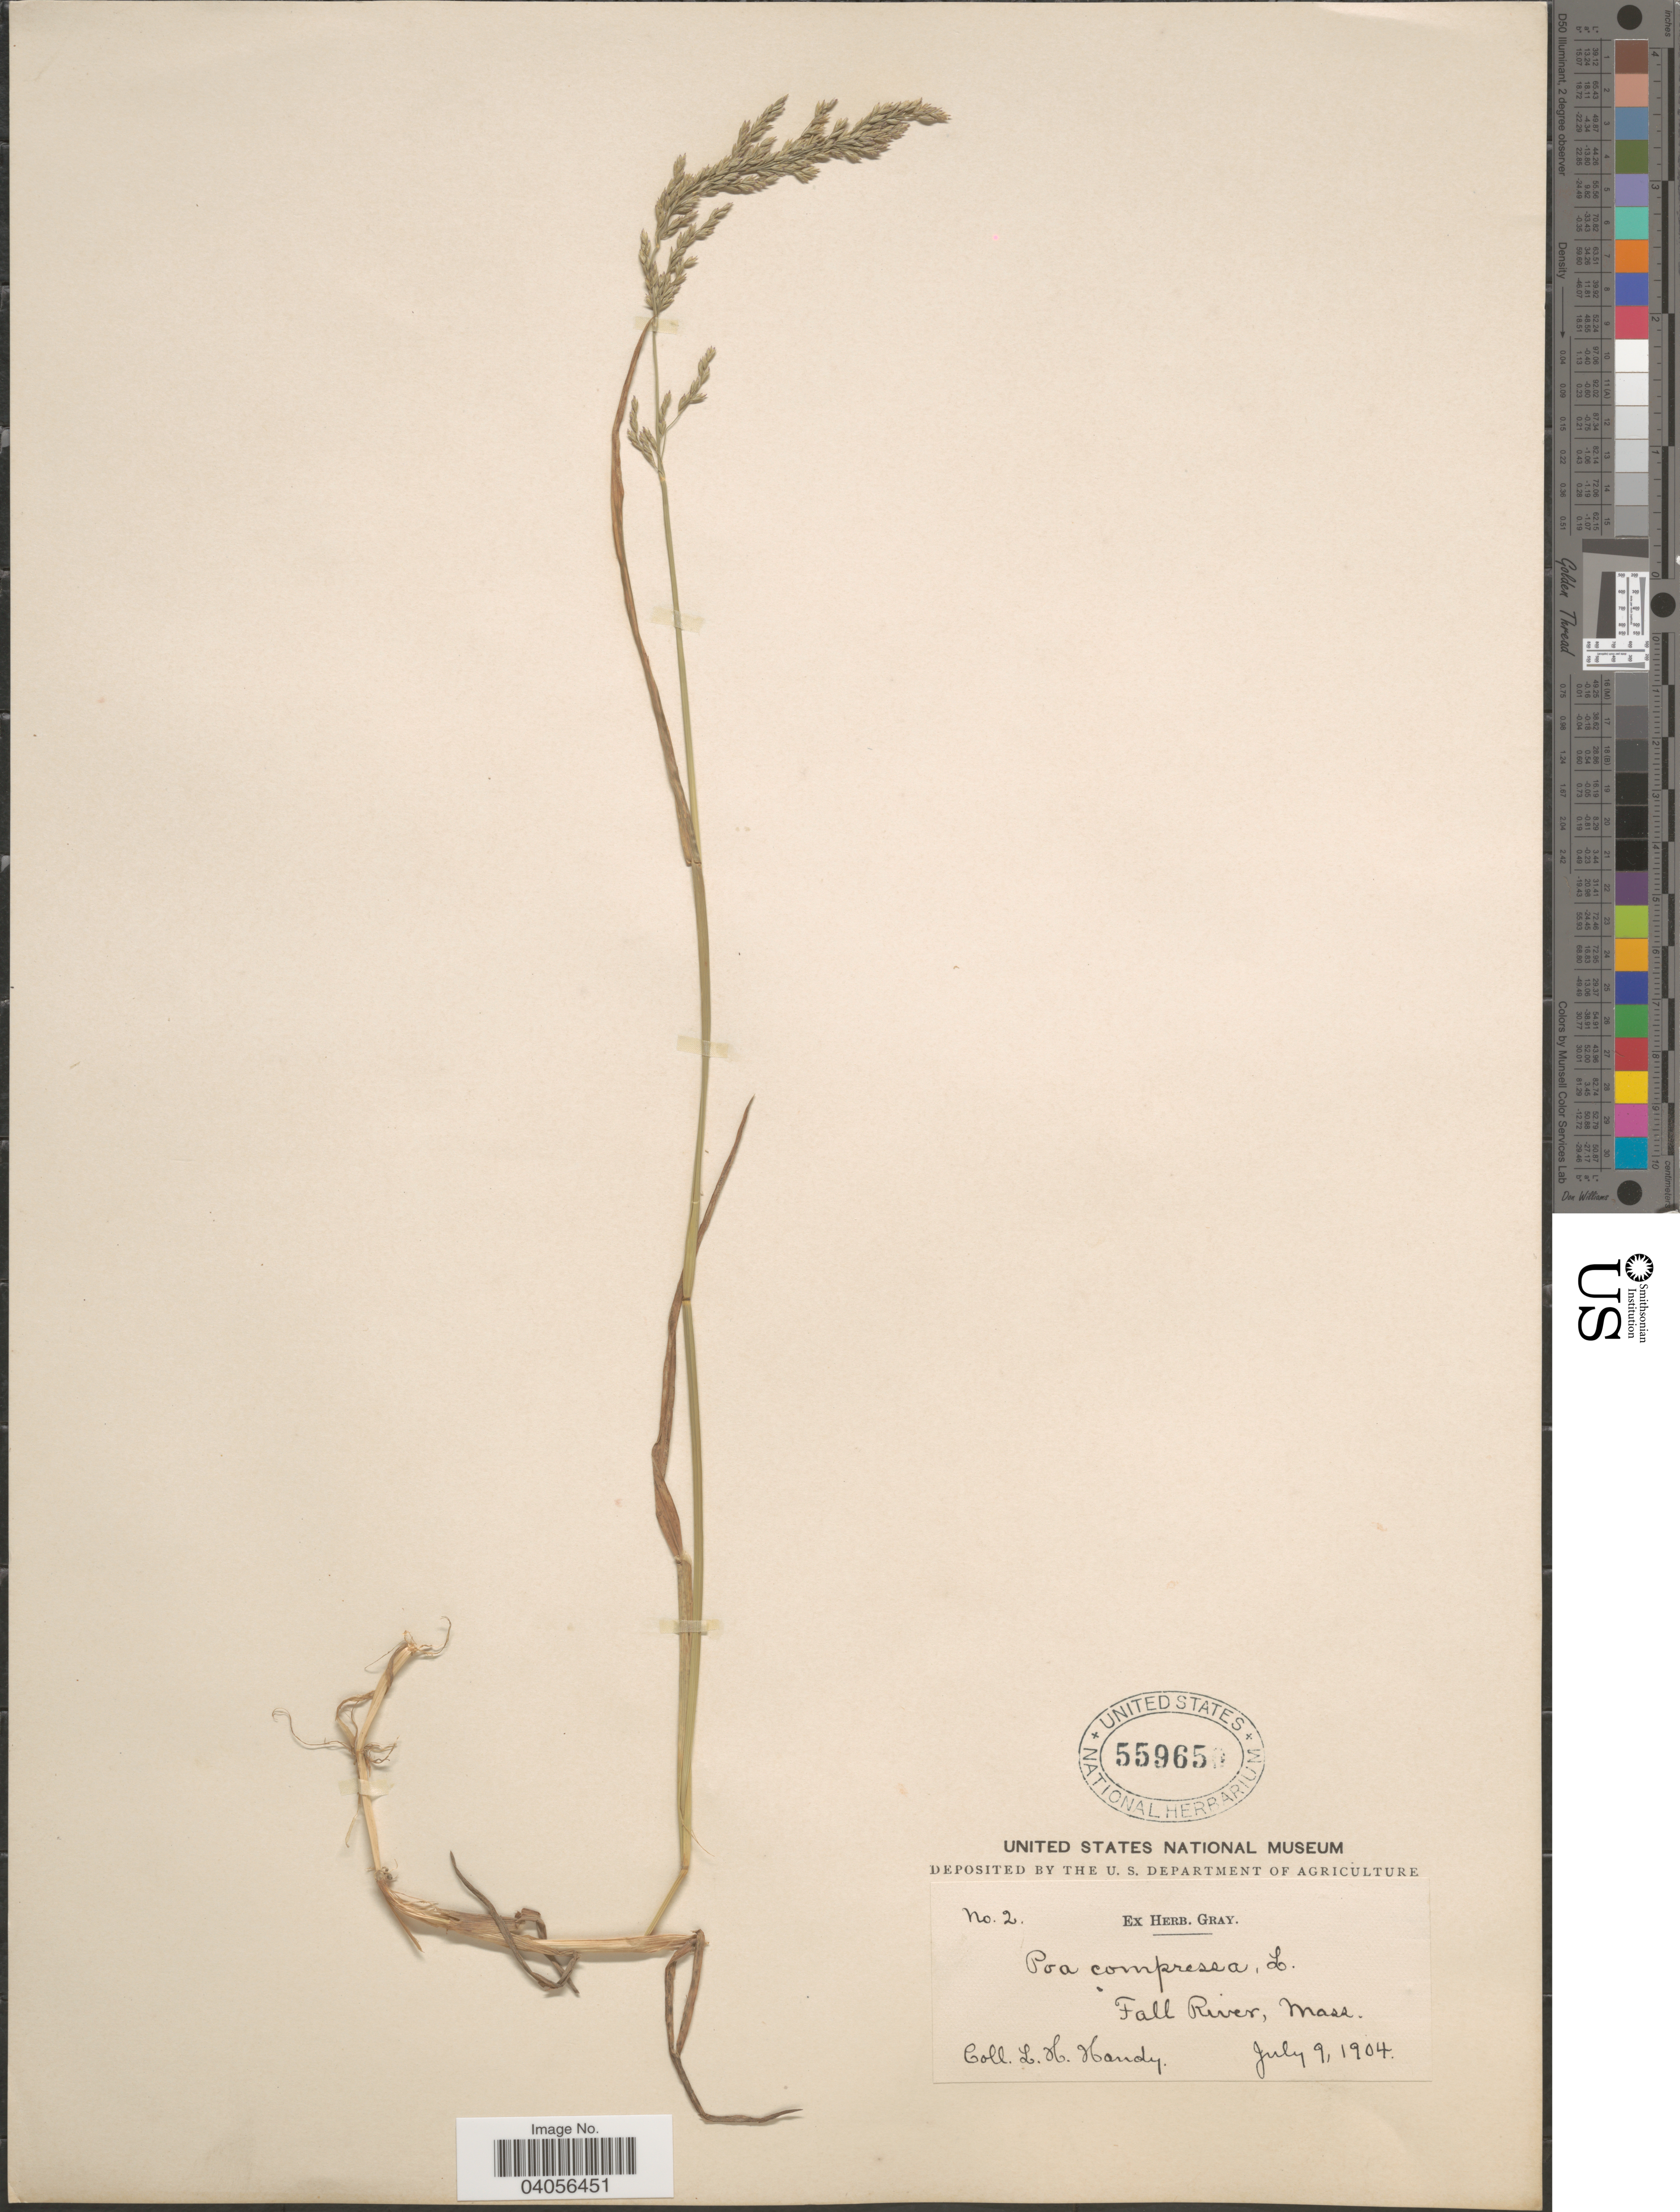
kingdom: Plantae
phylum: Tracheophyta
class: Liliopsida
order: Poales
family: Poaceae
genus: Poa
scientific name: Poa compressa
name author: L.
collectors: L. Handy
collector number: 2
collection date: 1904-07-09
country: United States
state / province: Massachusetts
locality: Fall River.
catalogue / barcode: US 559650